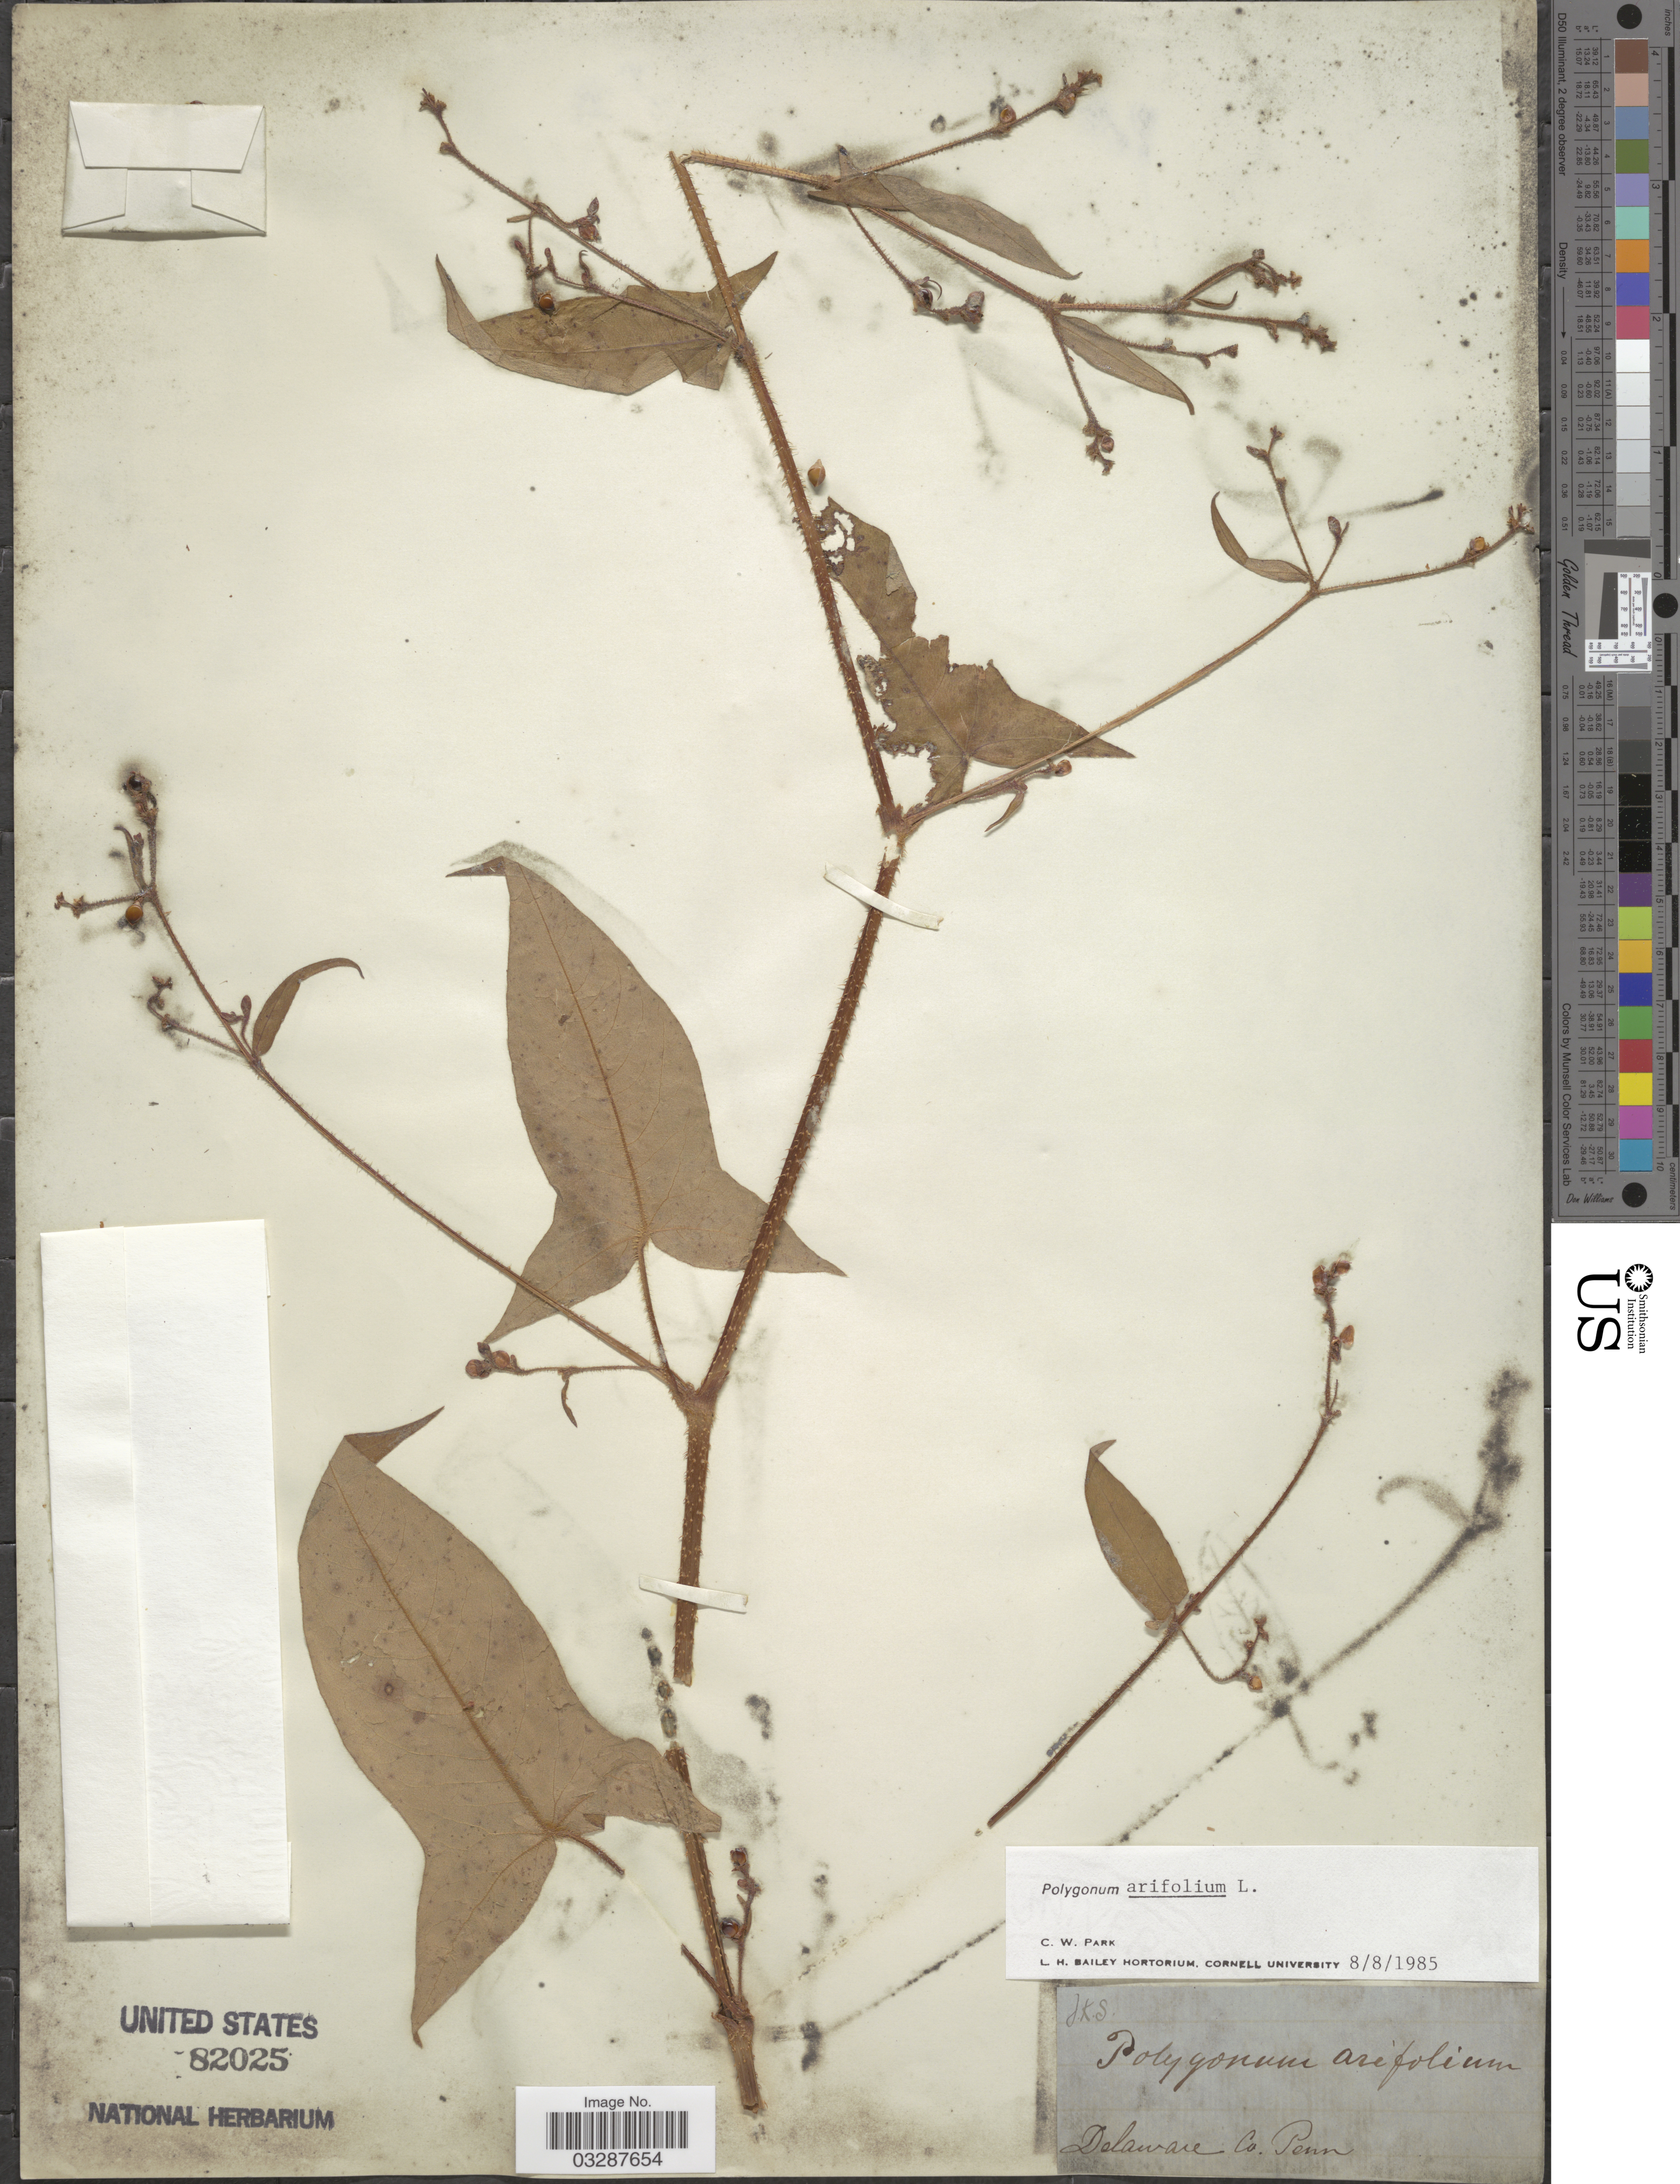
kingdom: Plantae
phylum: Tracheophyta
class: Magnoliopsida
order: Caryophyllales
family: Polygonaceae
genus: Persicaria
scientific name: Persicaria arifolia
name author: (L.) Haraldson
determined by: Atha, D. E.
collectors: J. K. S.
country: United States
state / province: Pennsylvania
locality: Delaware Co.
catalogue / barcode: US 82025